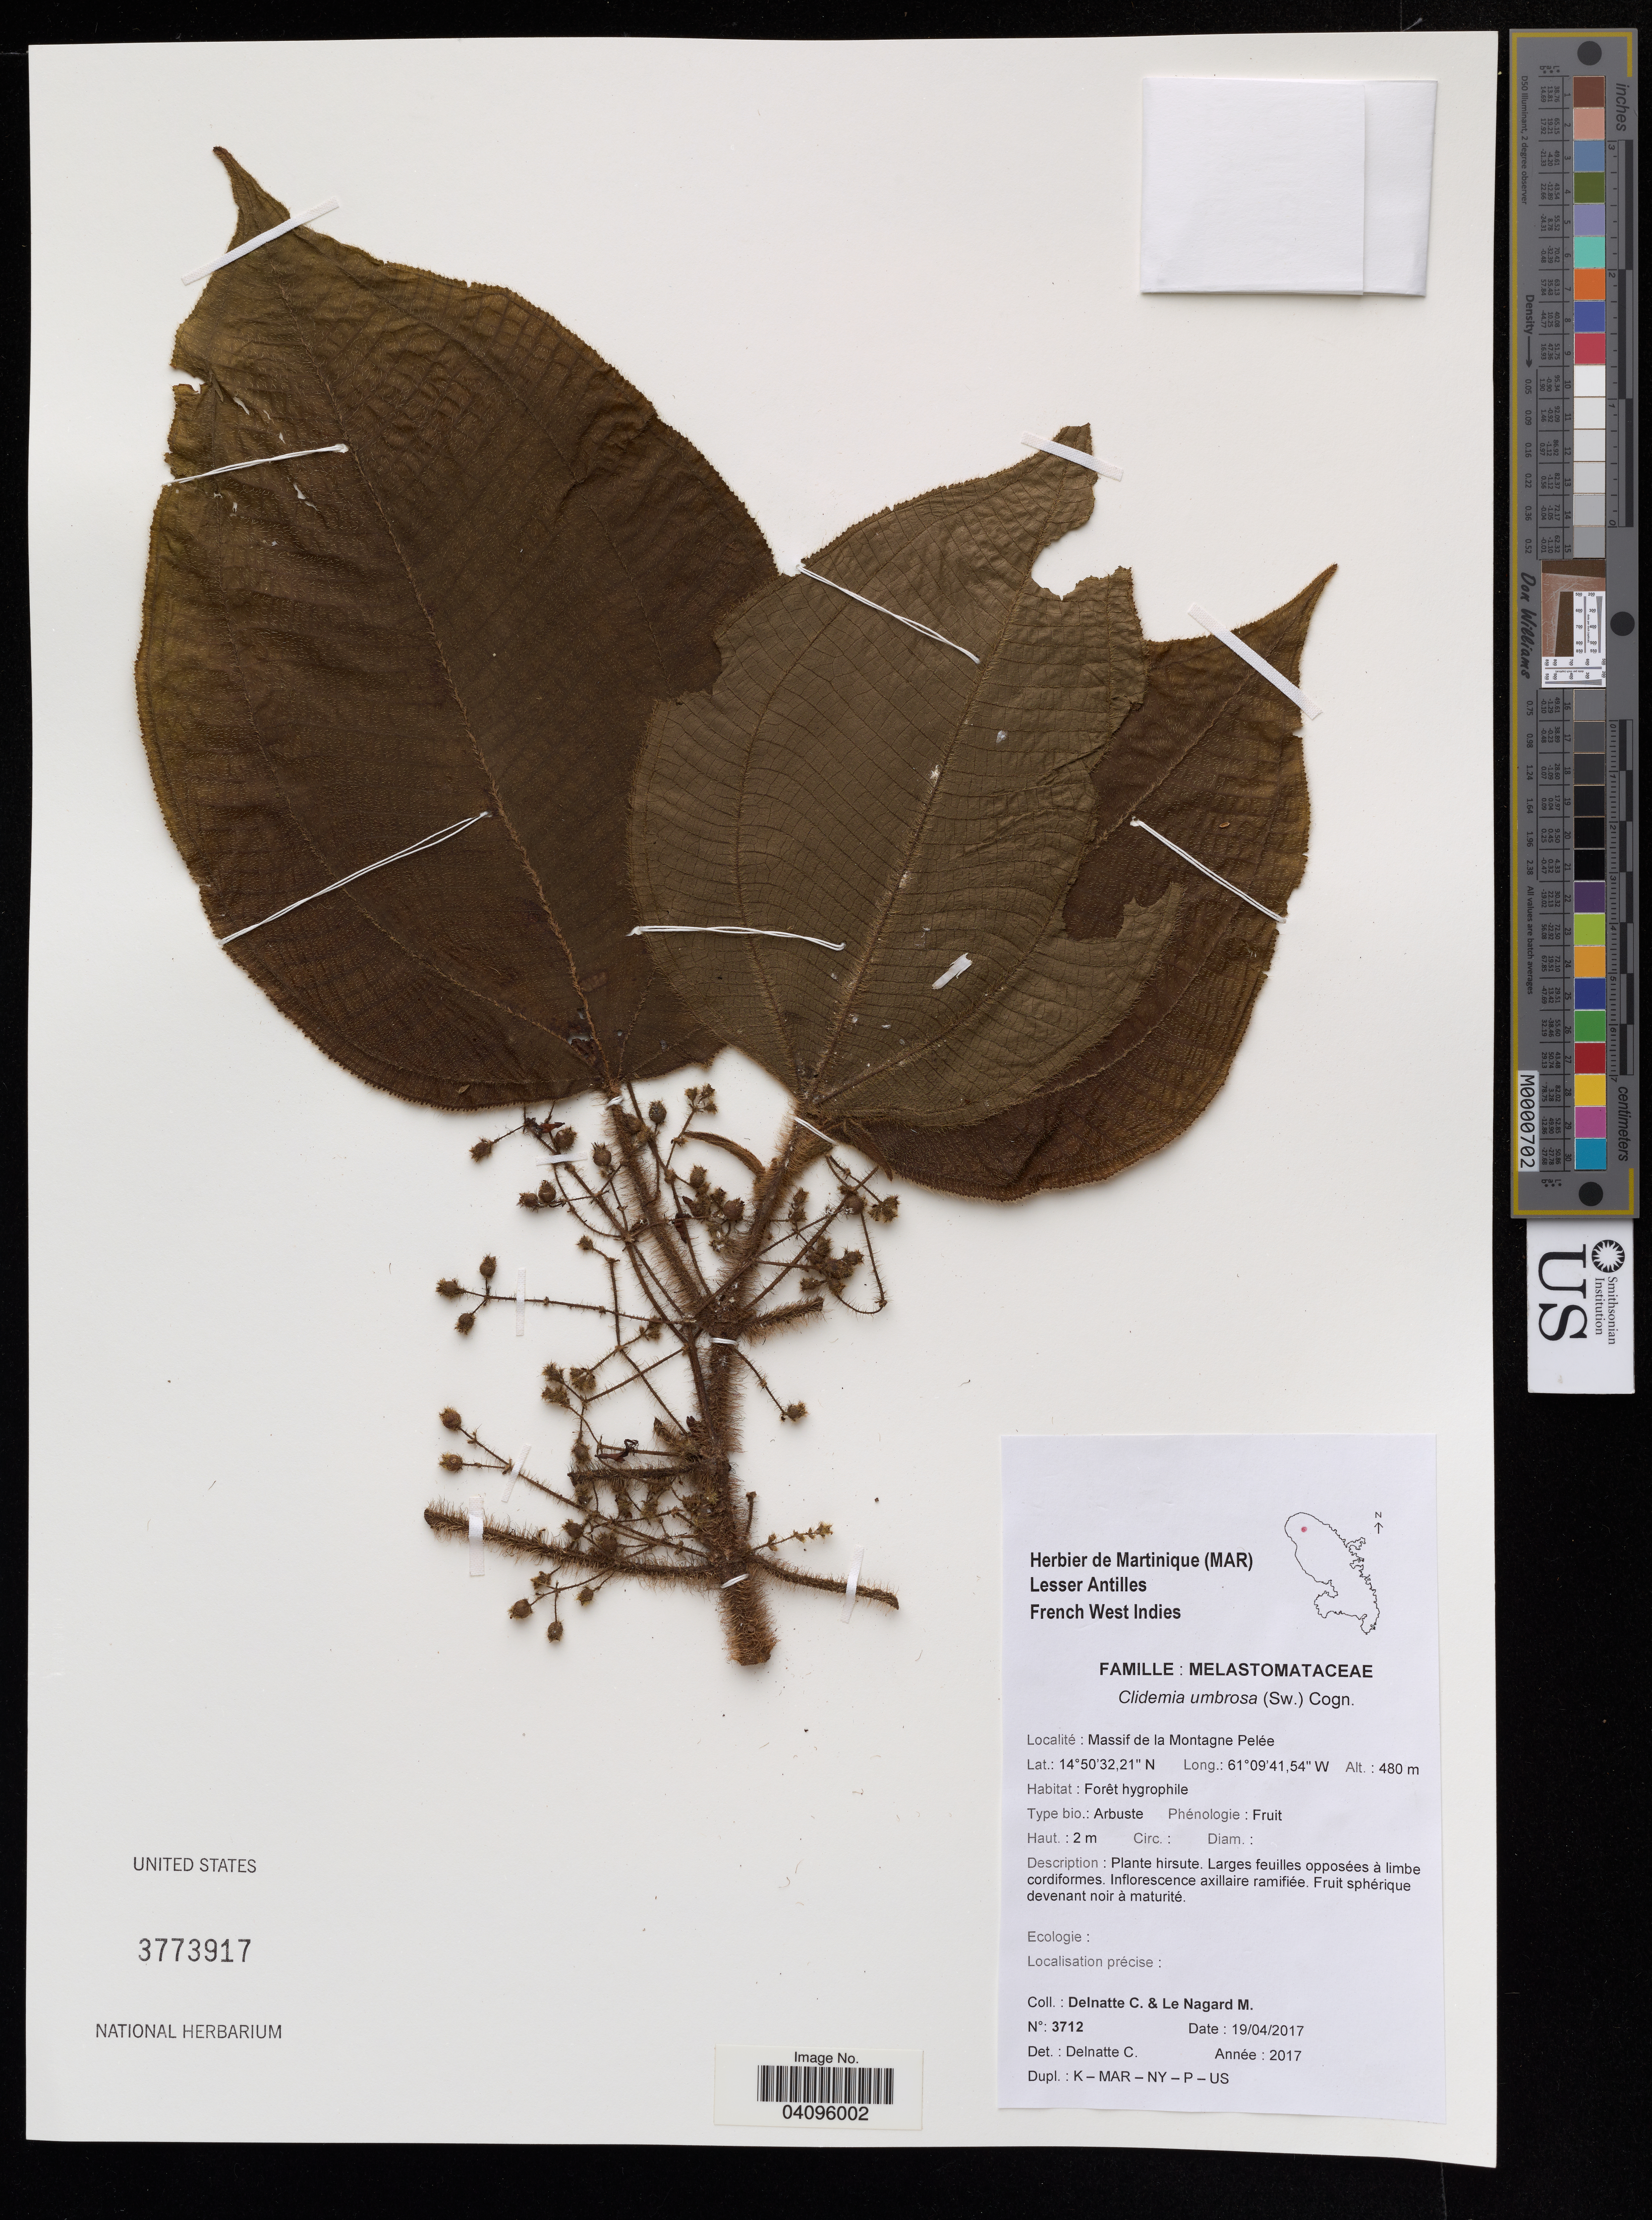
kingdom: Plantae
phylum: Tracheophyta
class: Magnoliopsida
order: Myrtales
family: Melastomataceae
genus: Clidemia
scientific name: Clidemia umbrosa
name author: (Sw.) Cogn.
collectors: C. Delnatte & M. Le Nagard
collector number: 3712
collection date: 2017-04-19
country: Martinique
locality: Lesser Antilles, French West Indies. Massif de la Montagne Pelée.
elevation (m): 480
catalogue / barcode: US 3773917